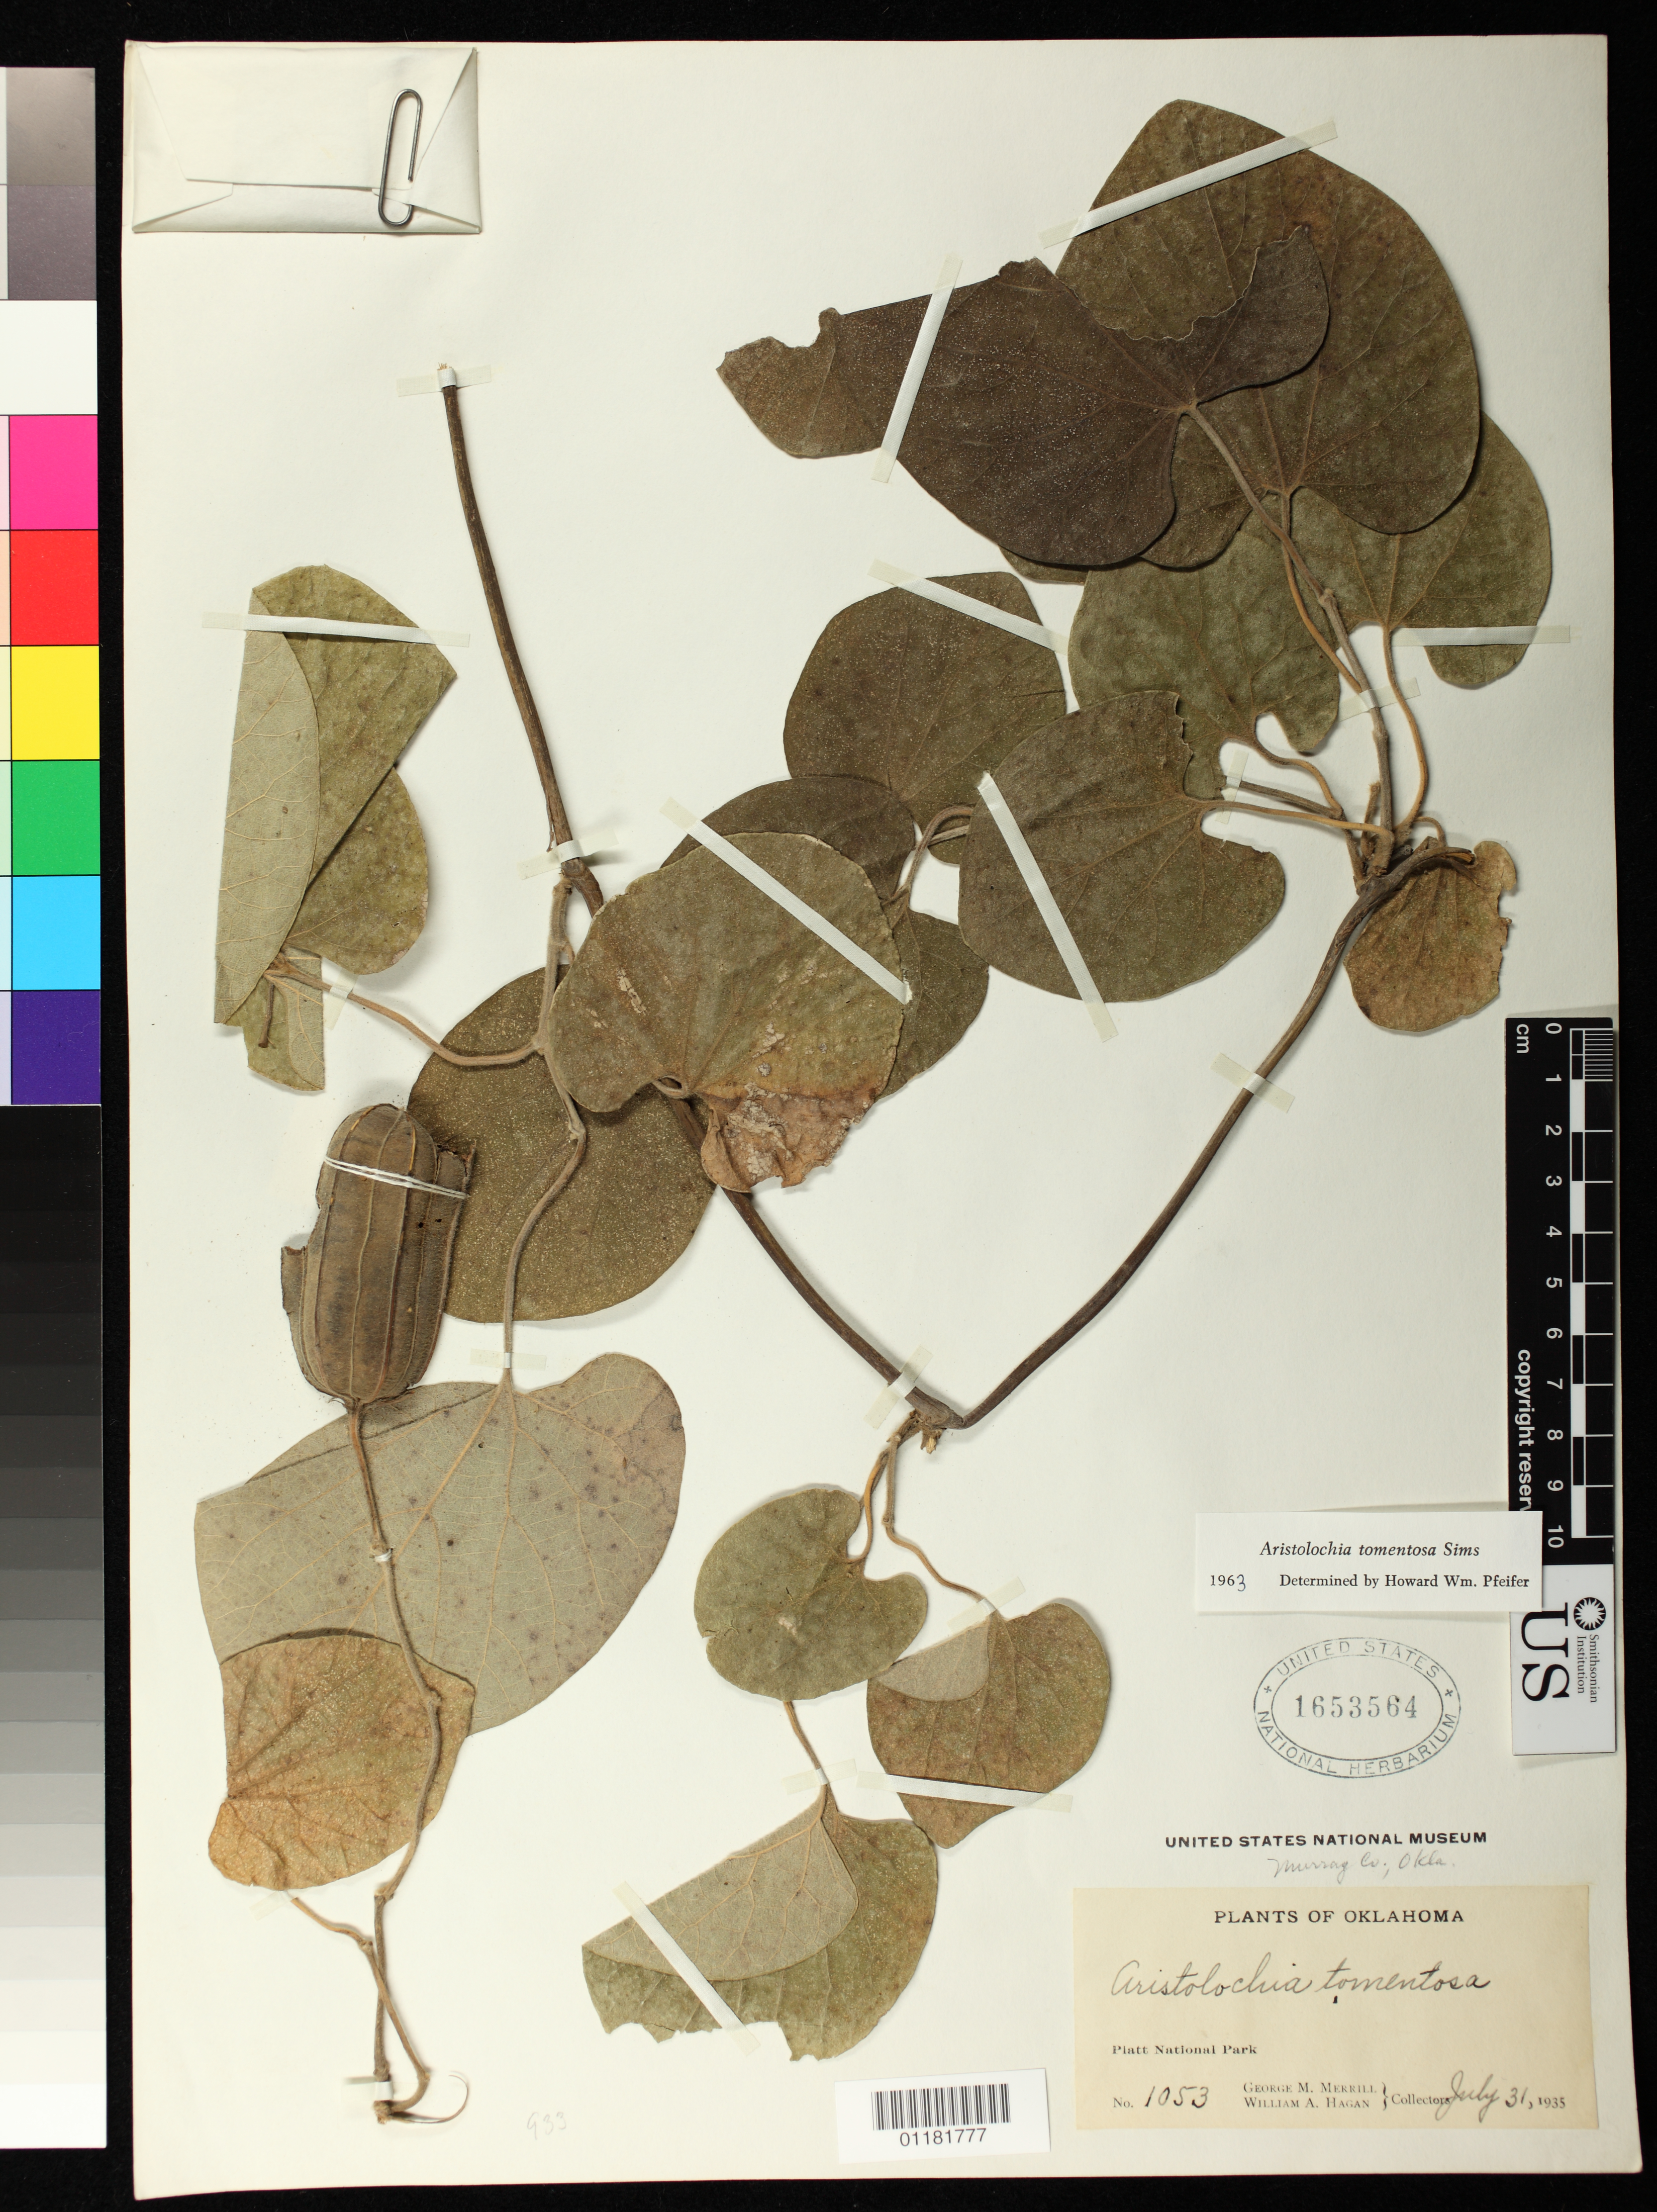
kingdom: Plantae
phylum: Tracheophyta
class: Magnoliopsida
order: Piperales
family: Aristolochiaceae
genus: Aristolochia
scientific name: Aristolochia tomentosa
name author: Sims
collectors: G. M. Merrill & W. Hagan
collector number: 1053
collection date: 1935-07-31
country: United States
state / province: Oklahoma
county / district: Murray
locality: Platt National Park, Murray County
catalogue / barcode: US 1653564